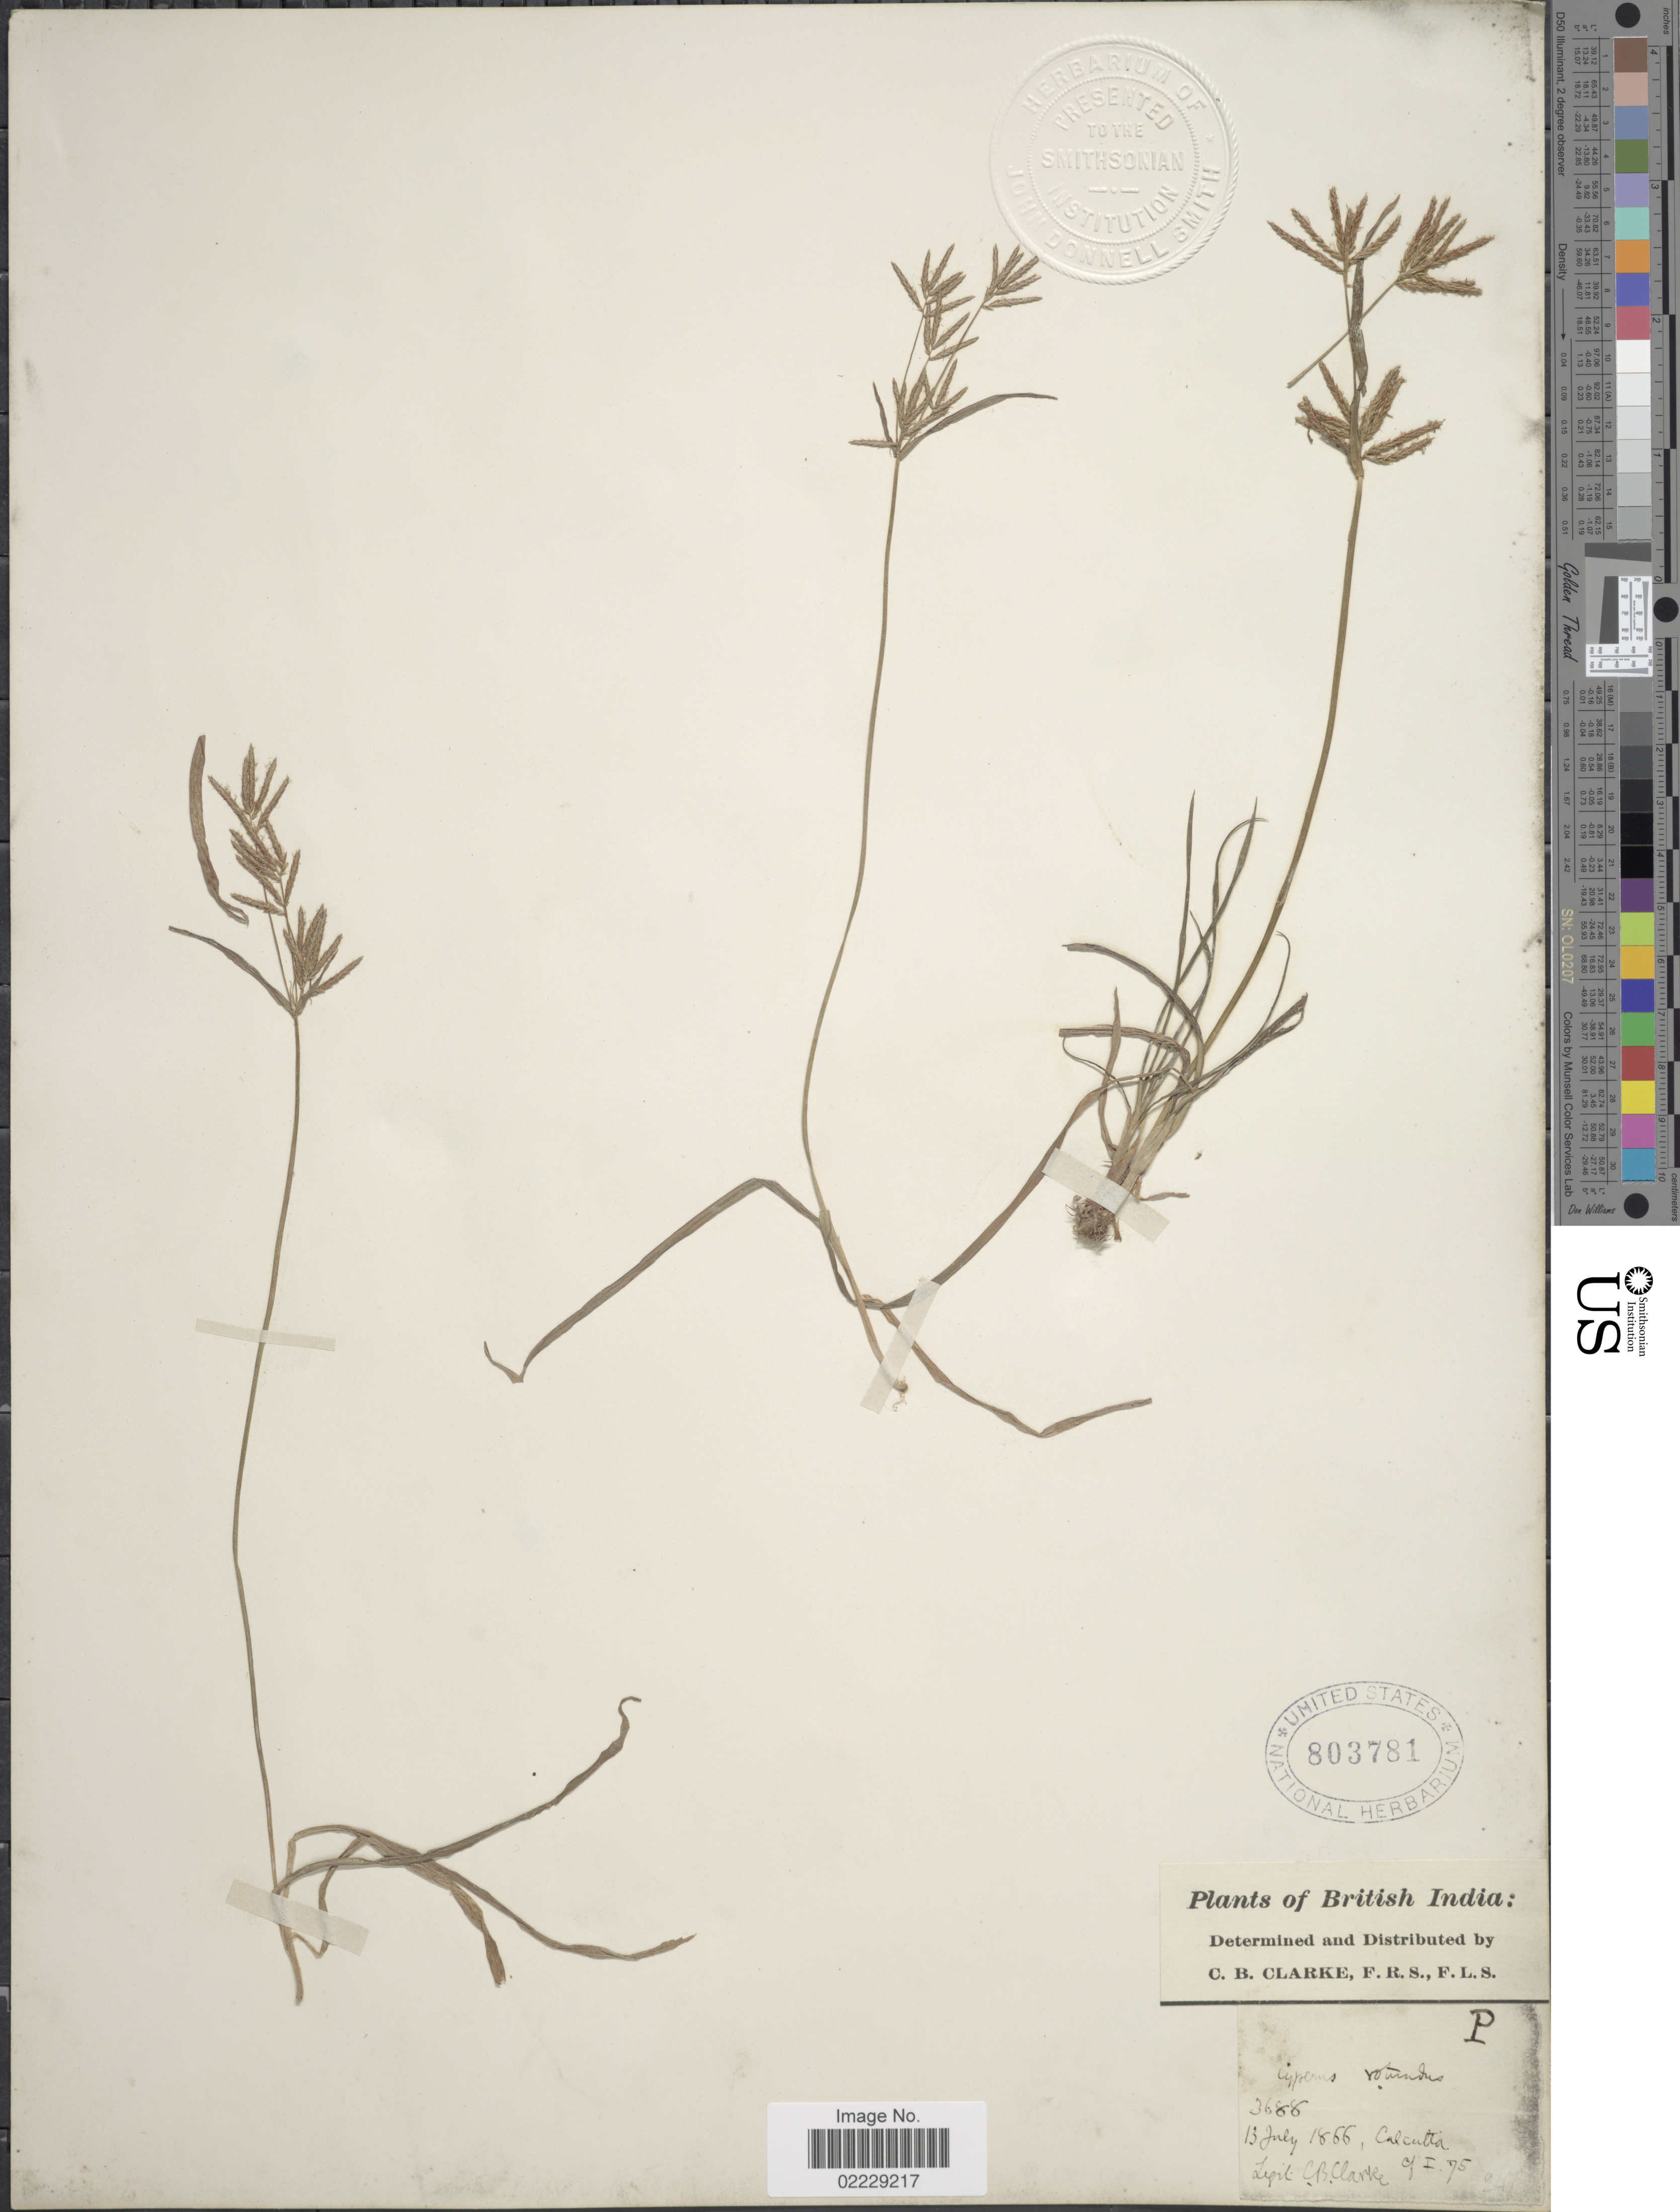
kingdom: Plantae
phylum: Tracheophyta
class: Liliopsida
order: Poales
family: Cyperaceae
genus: Cyperus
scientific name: Cyperus rotundus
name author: L.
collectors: C. B. Clarke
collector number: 3688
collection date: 1866-07-13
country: India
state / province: West Bengal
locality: Calcutta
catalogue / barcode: US 803781